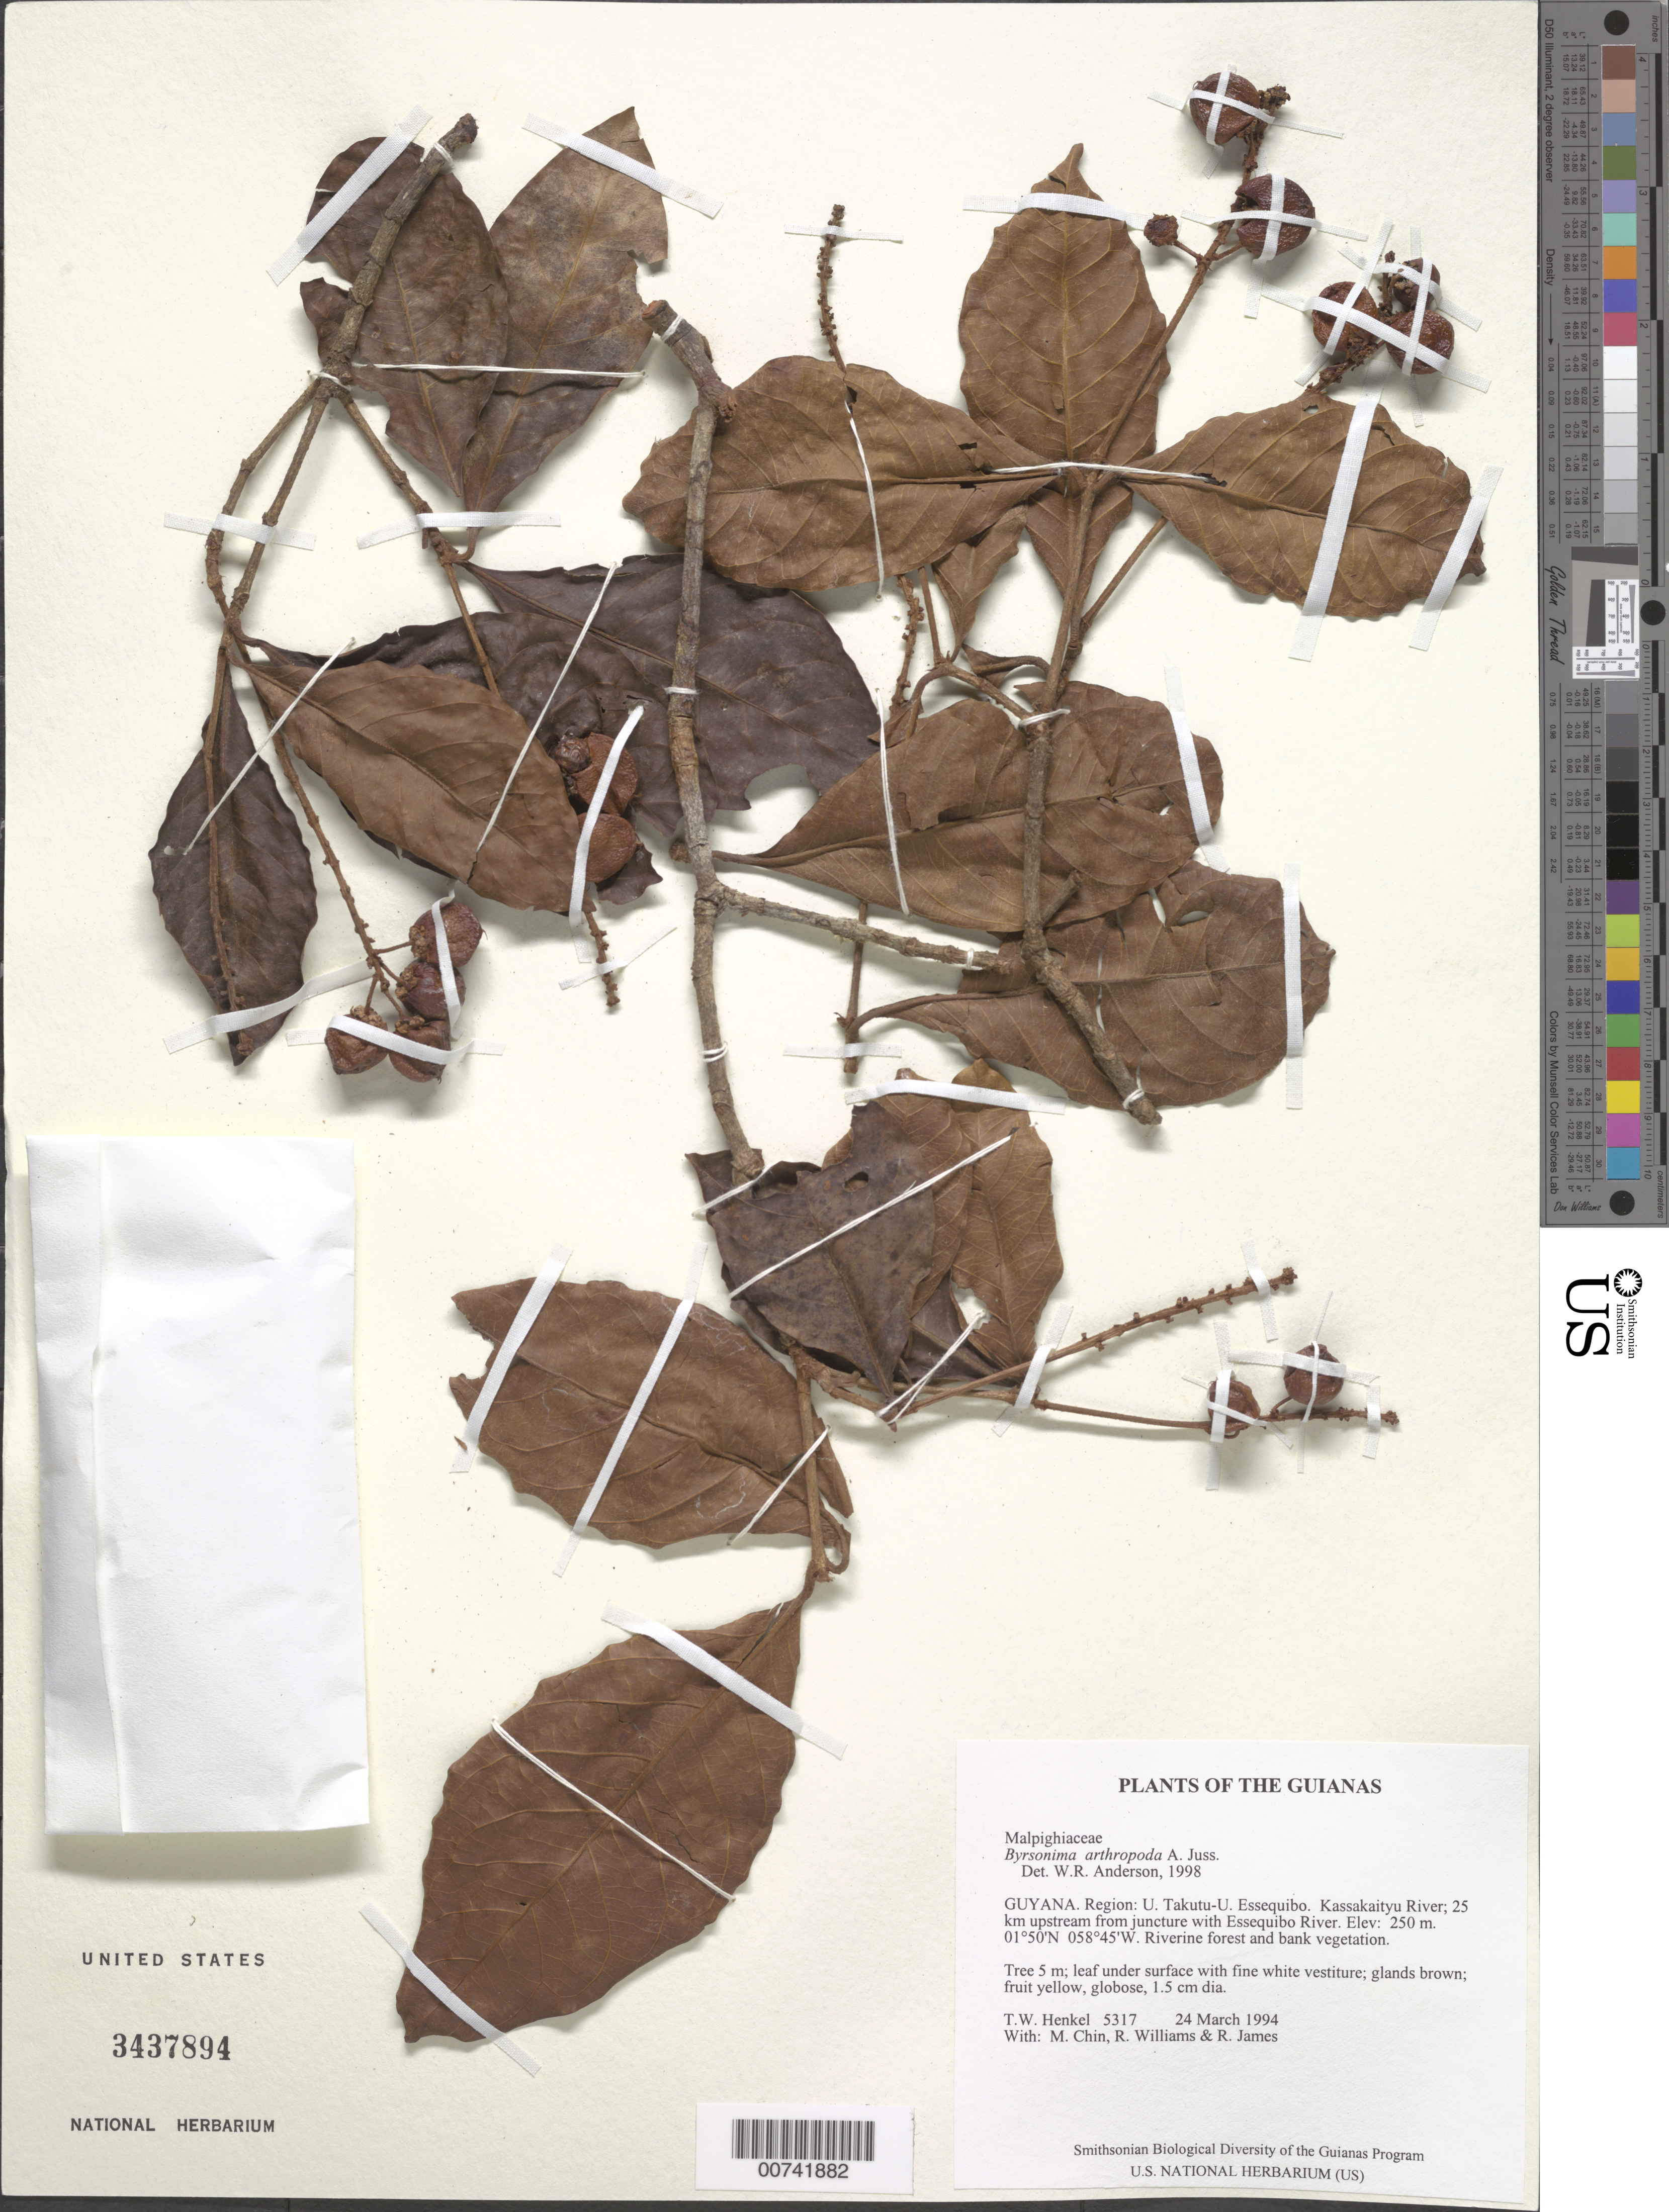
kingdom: Plantae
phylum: Tracheophyta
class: Magnoliopsida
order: Malpighiales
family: Malpighiaceae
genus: Byrsonima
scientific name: Byrsonima arthropoda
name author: A. Juss.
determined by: Anderson, W. R., (MICH), University of Michigan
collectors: T. Henkel, M. Chin, R. Williams & R. James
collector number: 5317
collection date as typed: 24 March 1994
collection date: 1994-03-24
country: Guyana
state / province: U. Takutu-U. Essequibo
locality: Kassakaityu River; 25 km upstream from juncture with Essequibo River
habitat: Riverine forest and bank vegetation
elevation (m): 250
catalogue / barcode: US 3437894